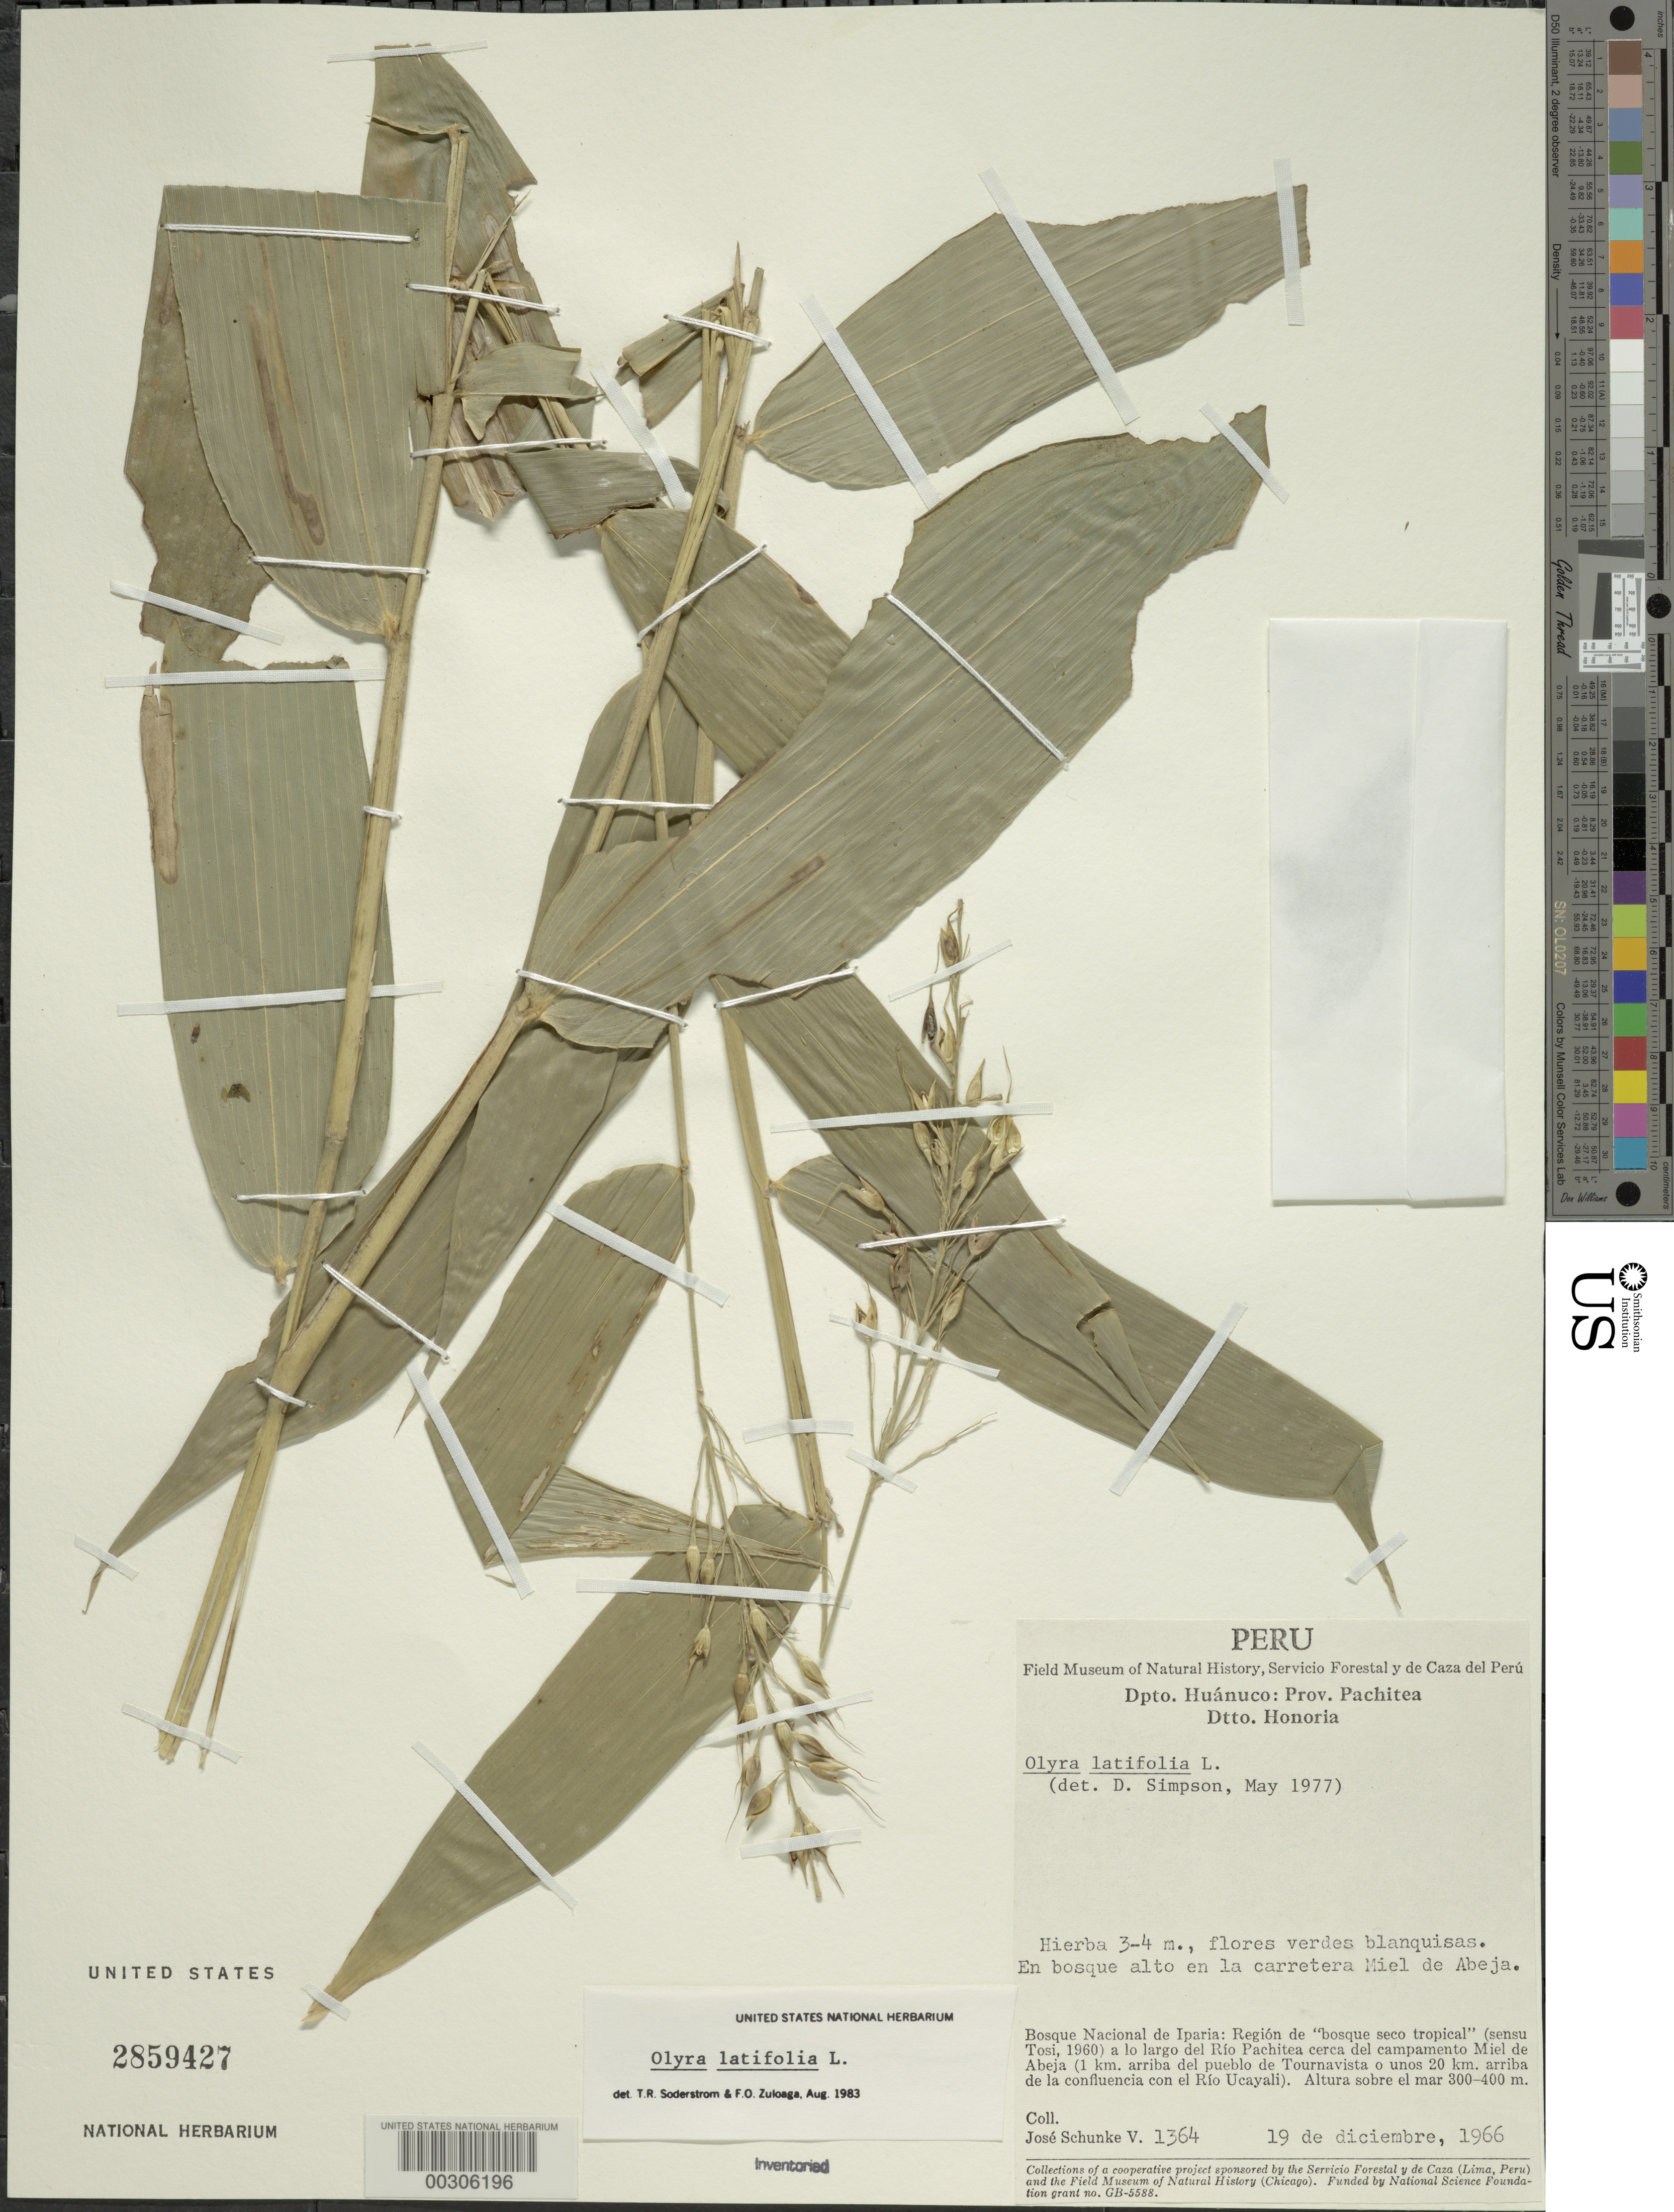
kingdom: Plantae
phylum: Tracheophyta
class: Liliopsida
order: Poales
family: Poaceae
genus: Olyra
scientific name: Olyra latifolia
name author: L.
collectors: J. Schunke Vigo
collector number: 1364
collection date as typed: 19 Dec 1966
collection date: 1966-12-19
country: Peru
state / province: Huánuco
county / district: Pachitea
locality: Honoria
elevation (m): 300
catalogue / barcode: US 2859427